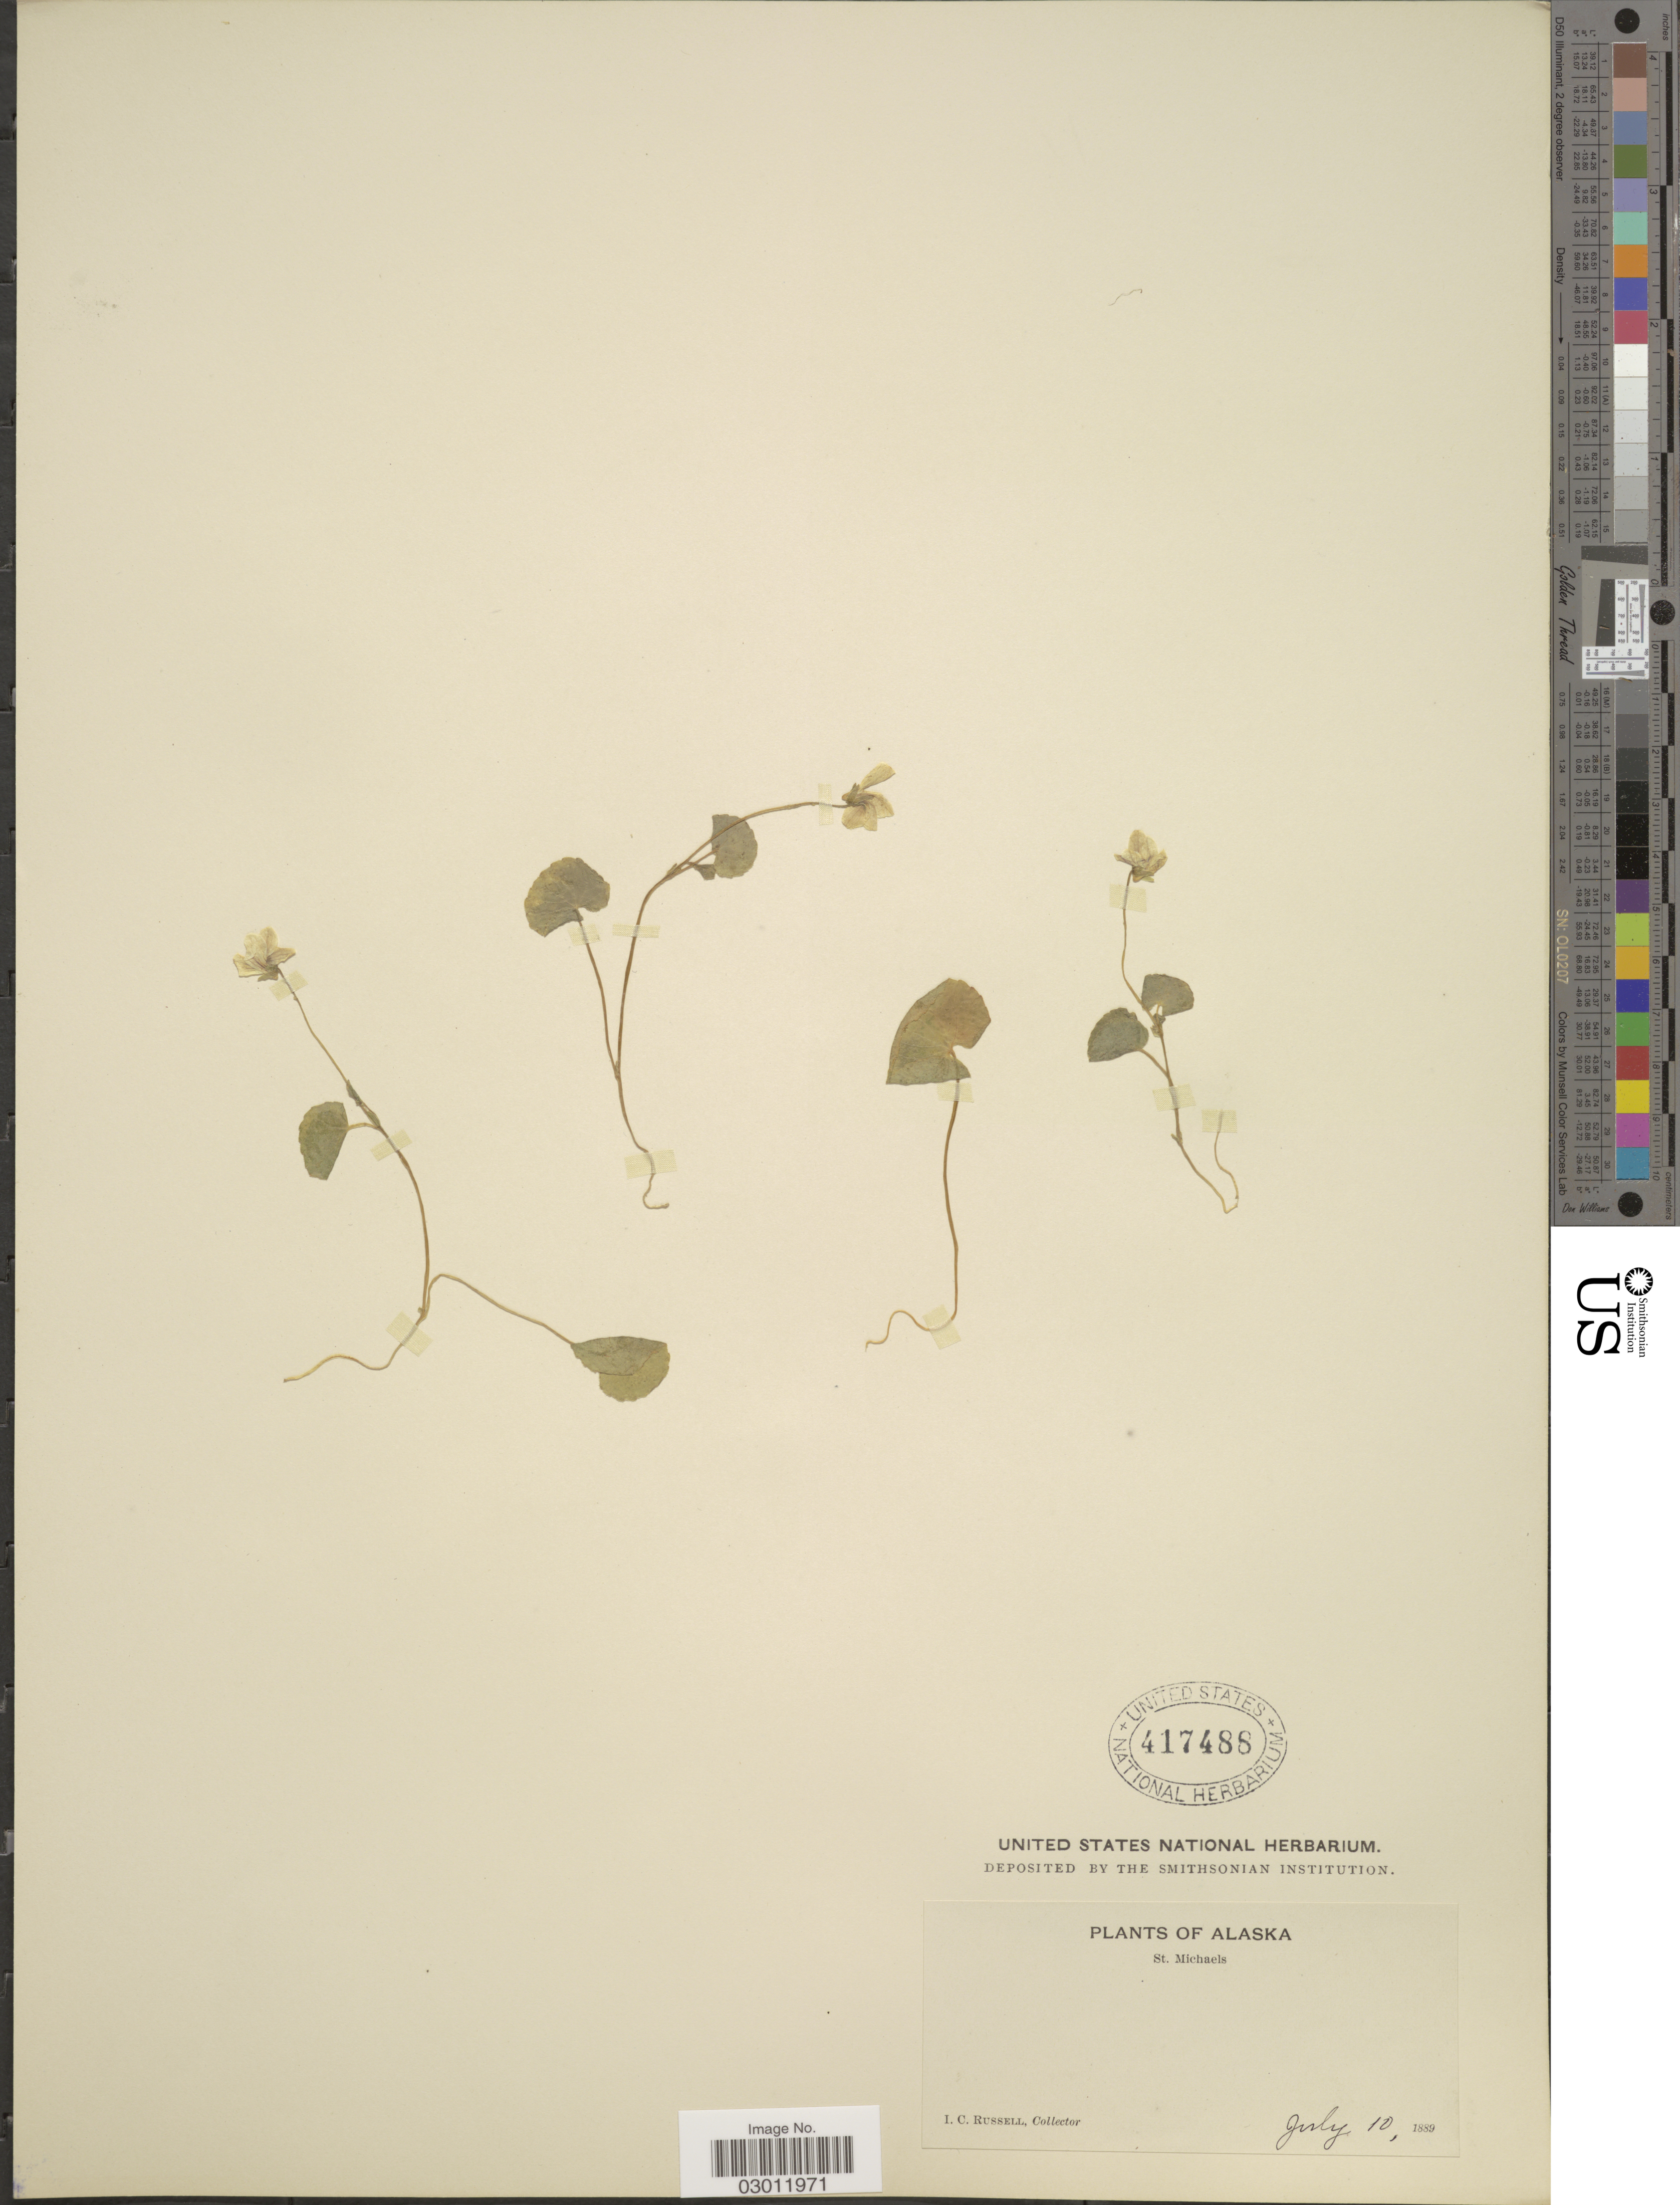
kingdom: Plantae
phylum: Tracheophyta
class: Magnoliopsida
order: Malpighiales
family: Violaceae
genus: Viola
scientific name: Viola biflora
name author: L.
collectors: I. C. Russell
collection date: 1889-07-10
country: United States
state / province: Alaska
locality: St. Michaels.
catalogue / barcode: US 417488